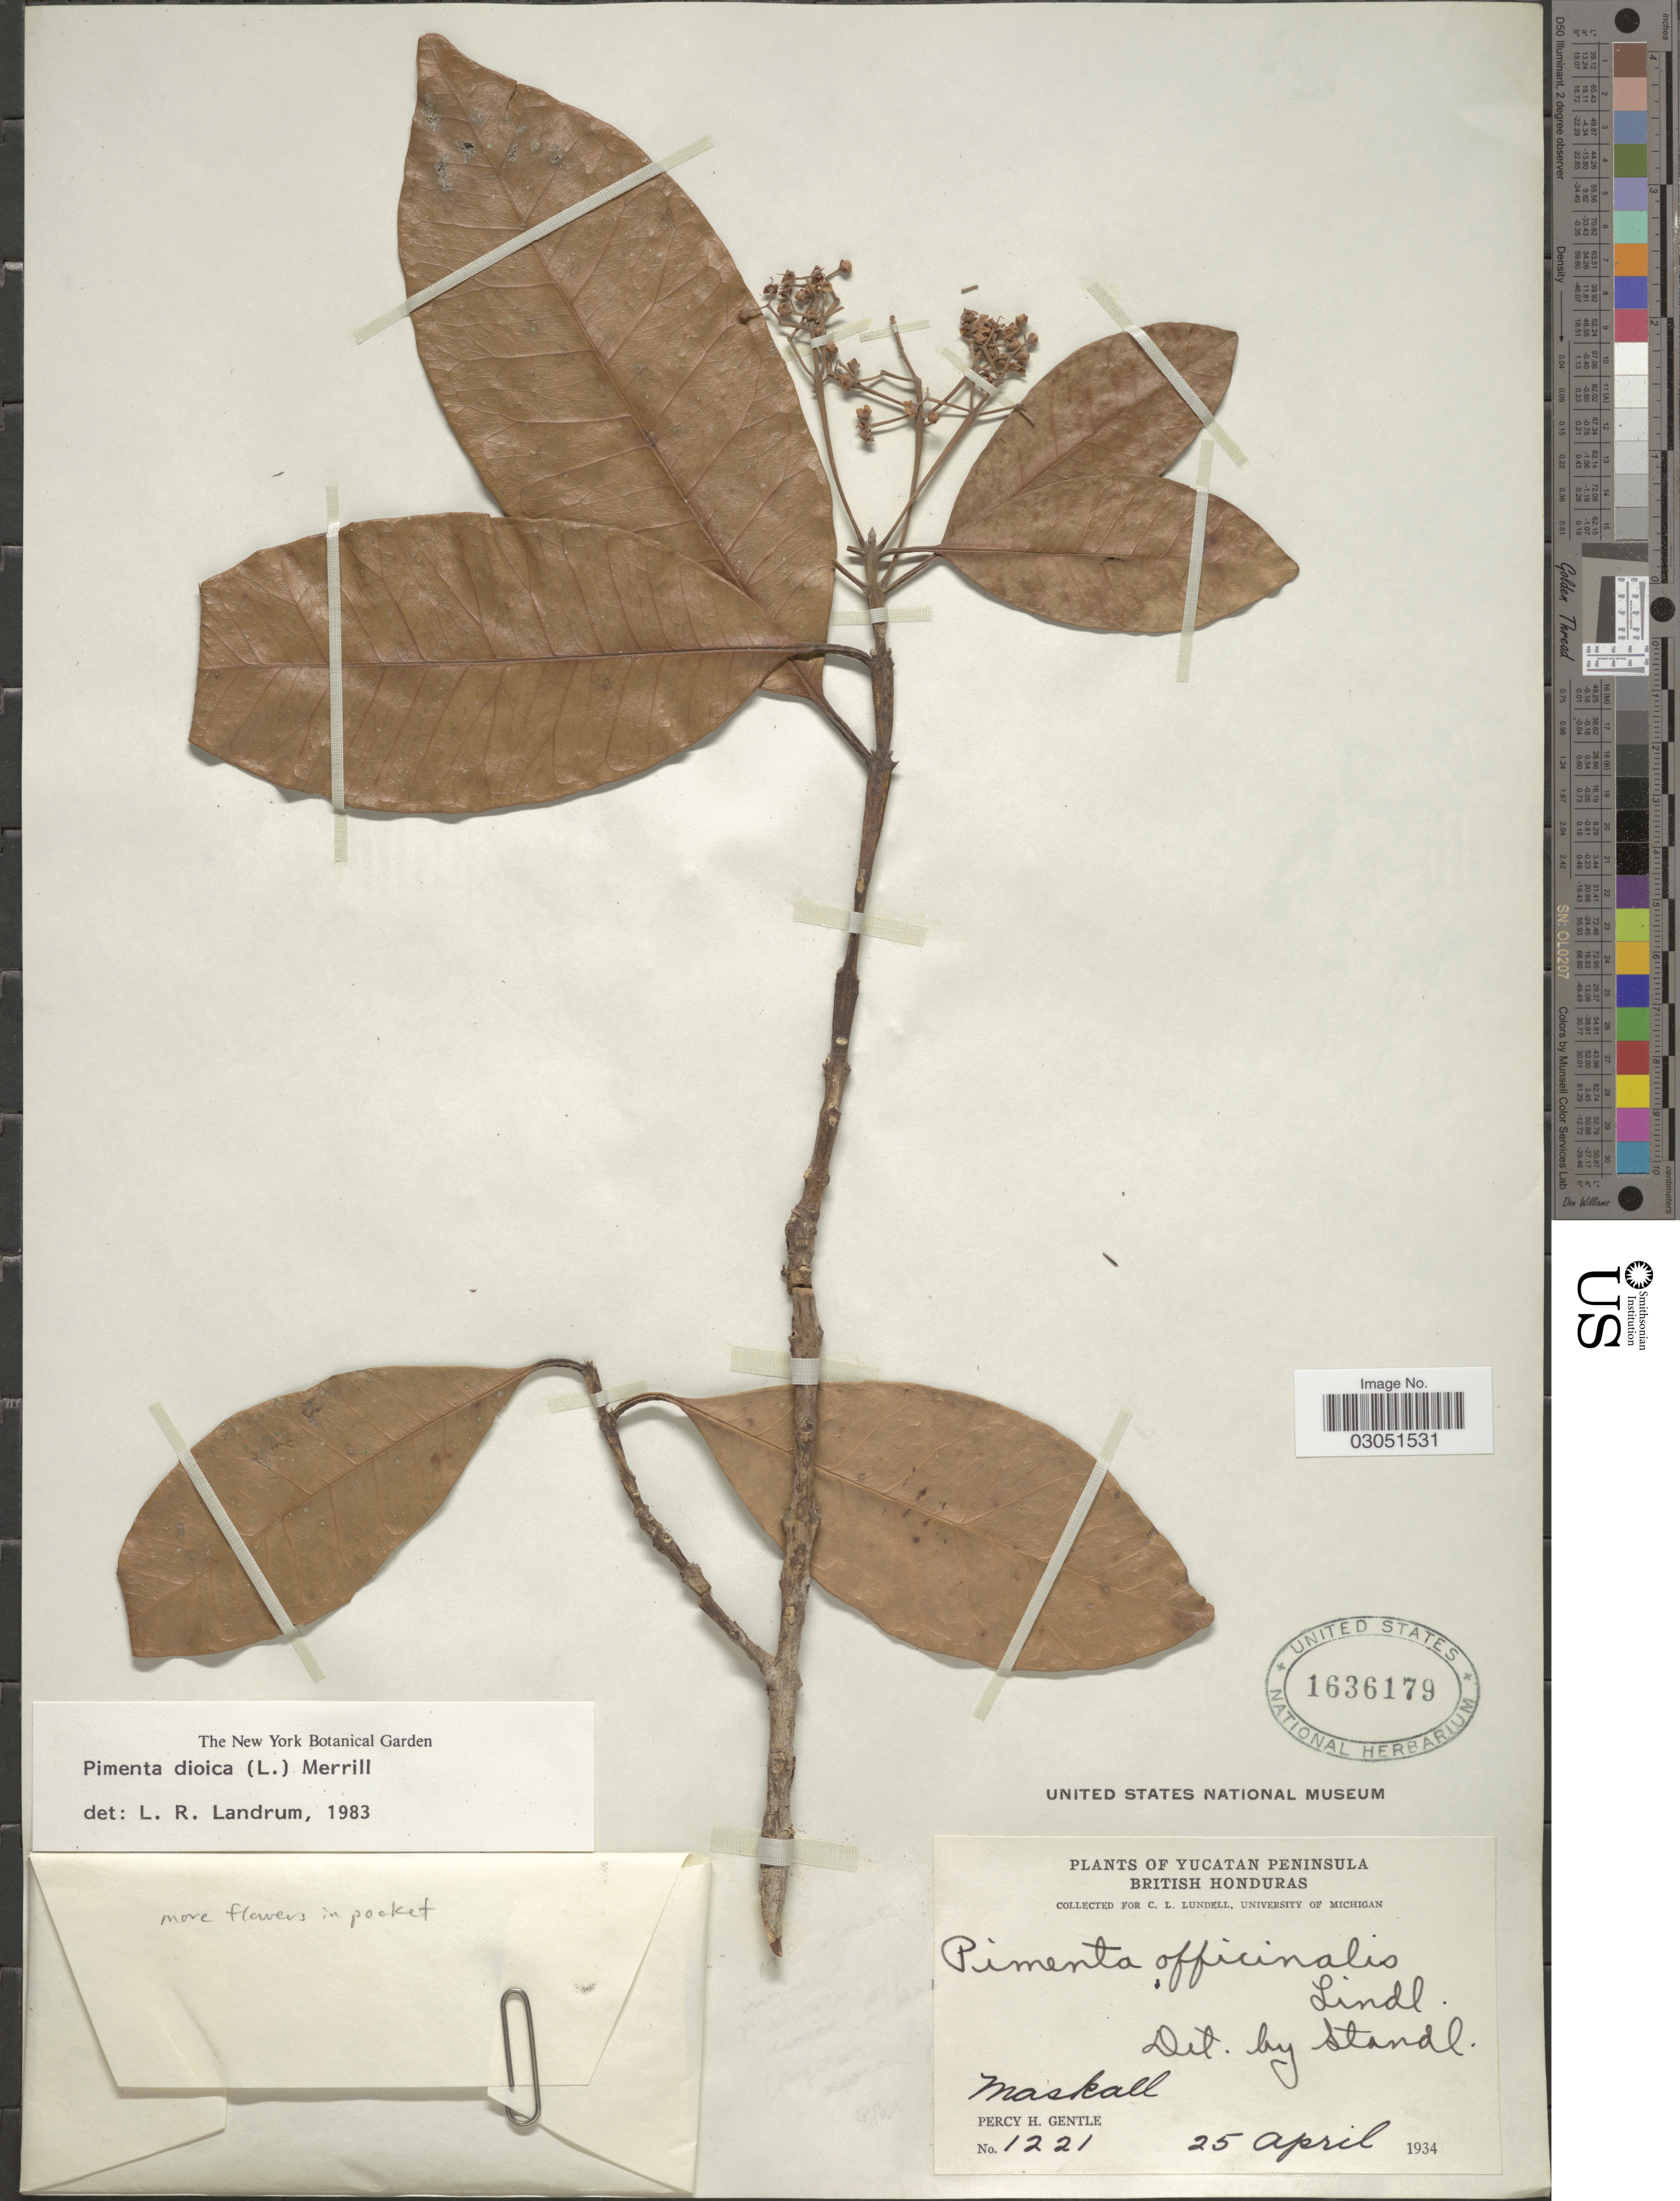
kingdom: Plantae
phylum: Tracheophyta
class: Magnoliopsida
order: Myrtales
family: Myrtaceae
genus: Pimenta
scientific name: Pimenta dioica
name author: (L.) Merr.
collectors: P. H. Gentle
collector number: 1221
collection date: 1934-04-25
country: Belize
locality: Yucatan Peninsula, British Honduras, Maskall.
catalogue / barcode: US 1636179